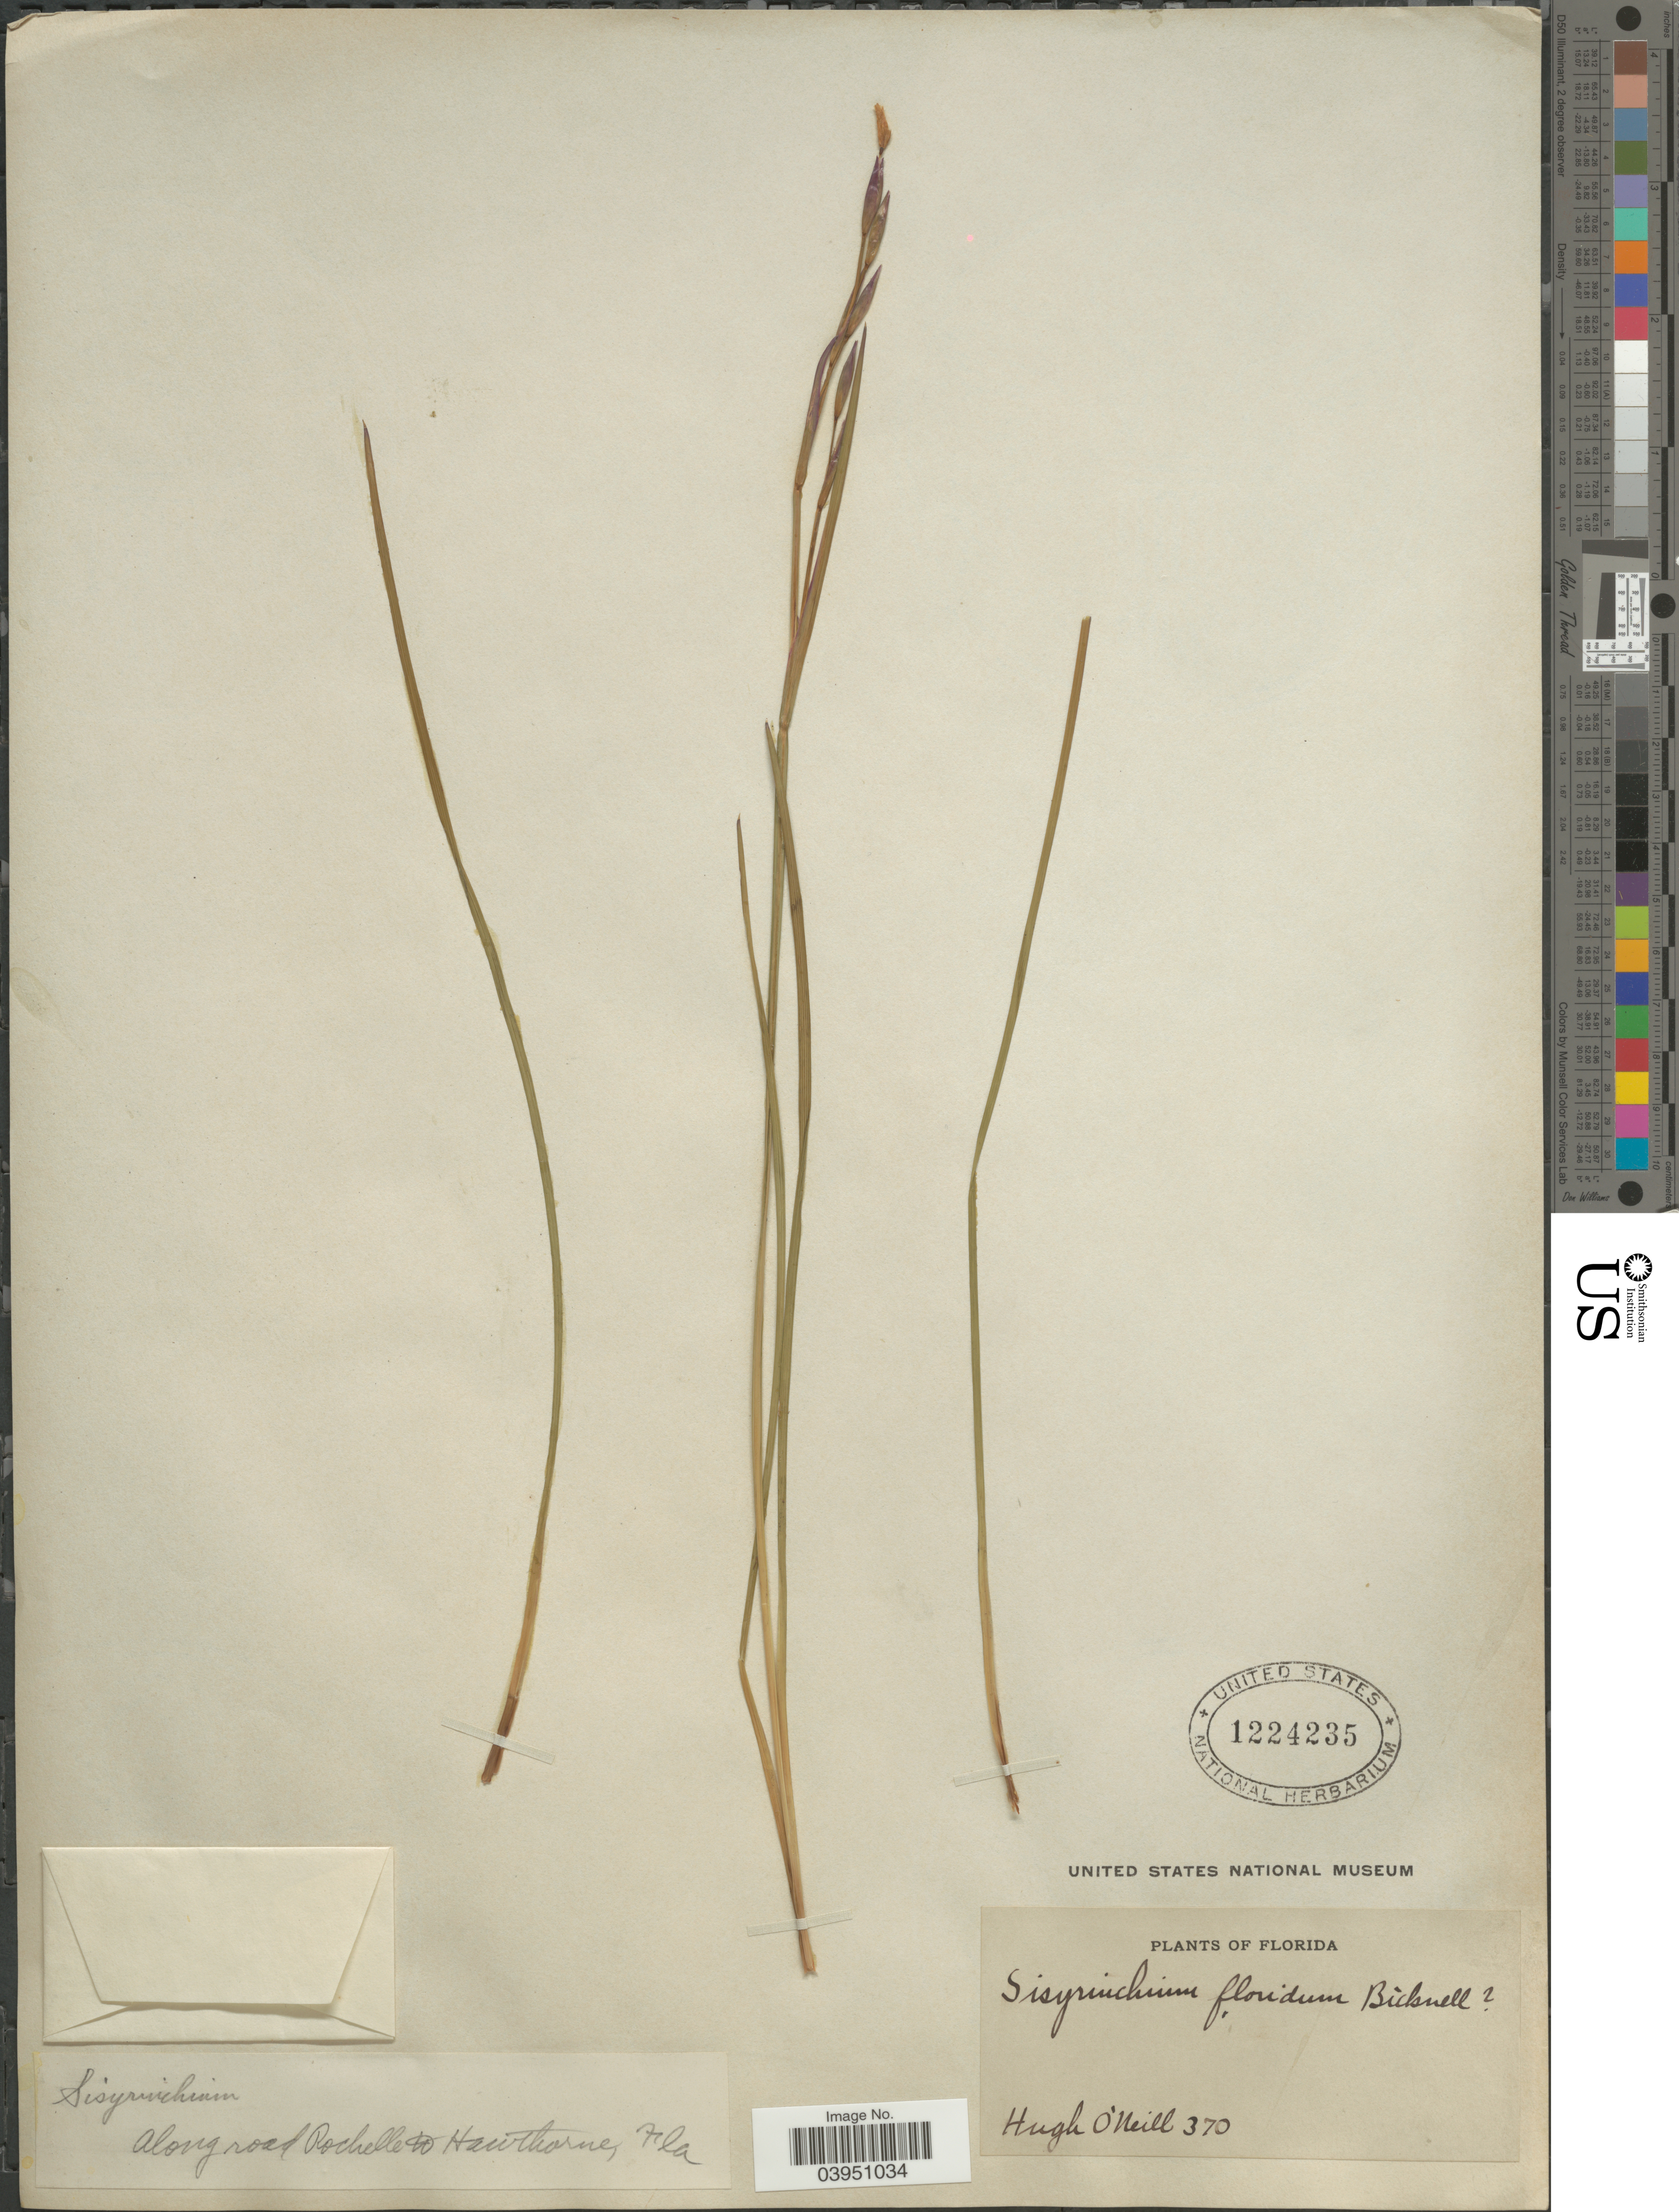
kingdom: Plantae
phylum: Tracheophyta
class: Liliopsida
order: Asparagales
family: Iridaceae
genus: Sisyrinchium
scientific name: Sisyrinchium floridanum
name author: E.P. Bicknell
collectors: H. O'Neill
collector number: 370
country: United States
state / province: Florida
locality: Along road Rochelle to Hawthorne.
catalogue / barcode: US 1224235